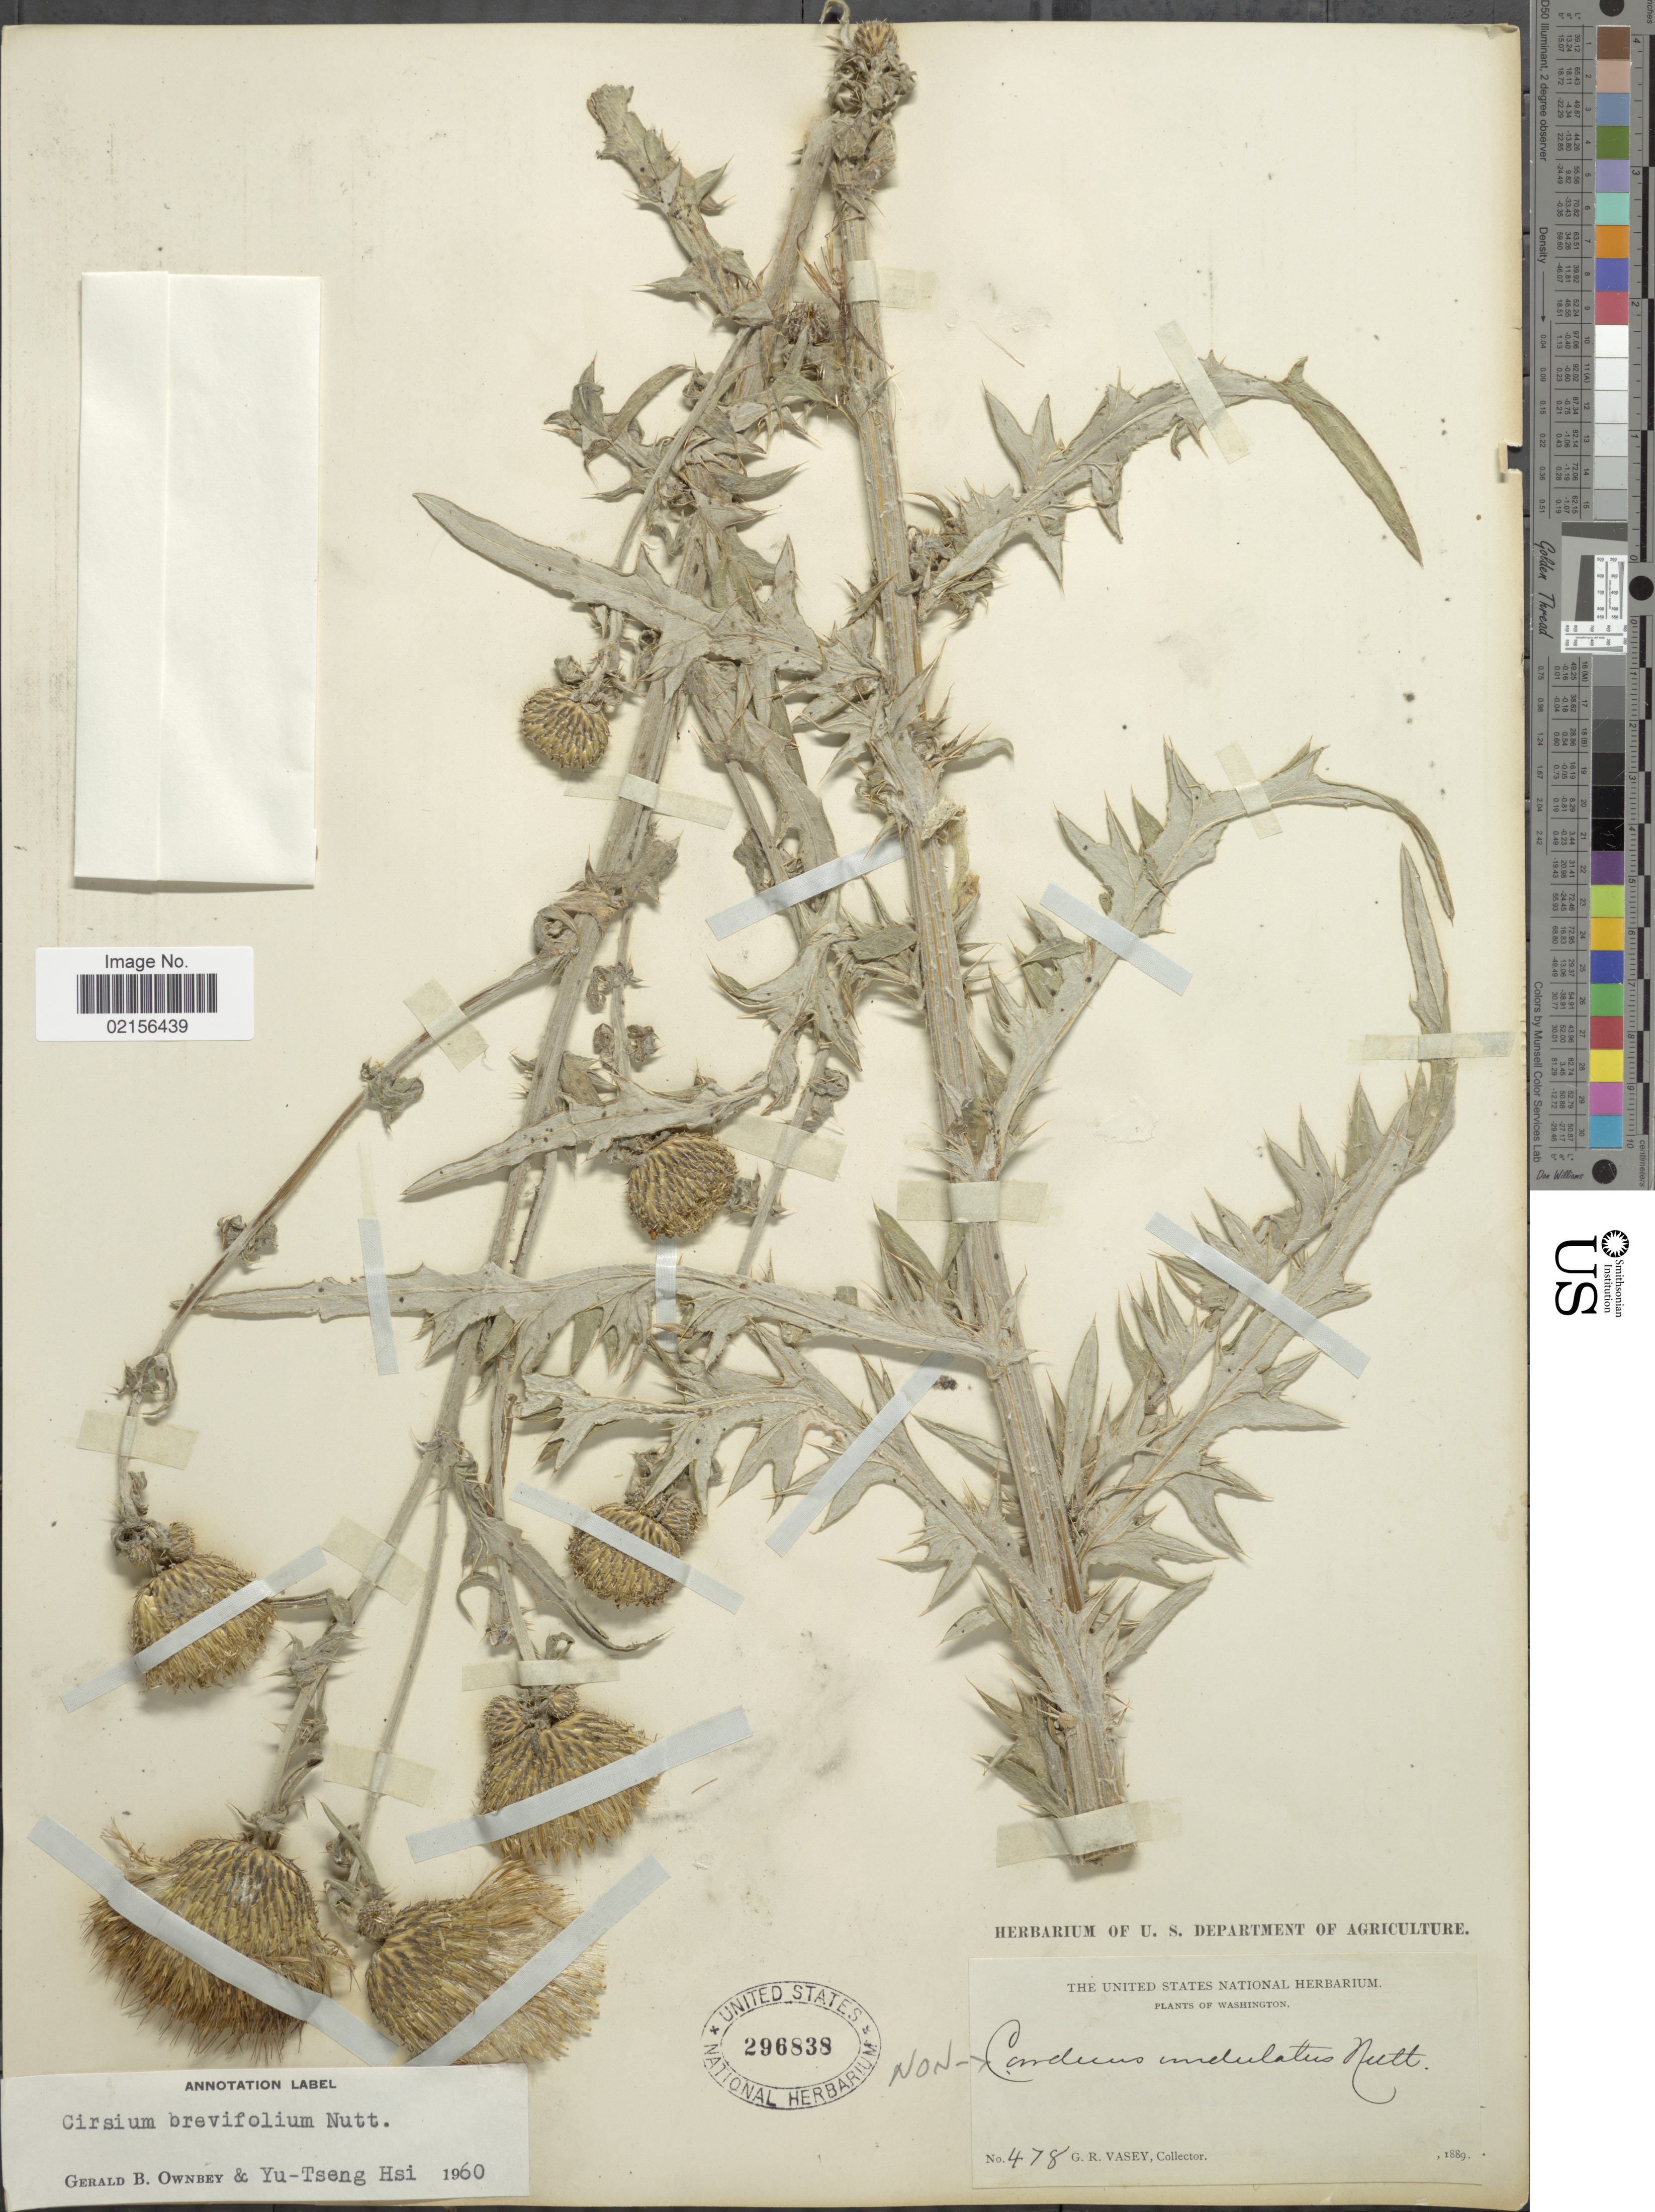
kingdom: Plantae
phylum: Tracheophyta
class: Magnoliopsida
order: Asterales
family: Asteraceae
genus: Cirsium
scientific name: Cirsium brevifolium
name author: Nutt.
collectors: G. R. Vasey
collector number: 478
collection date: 1889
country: United States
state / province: Washington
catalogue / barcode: US 296838